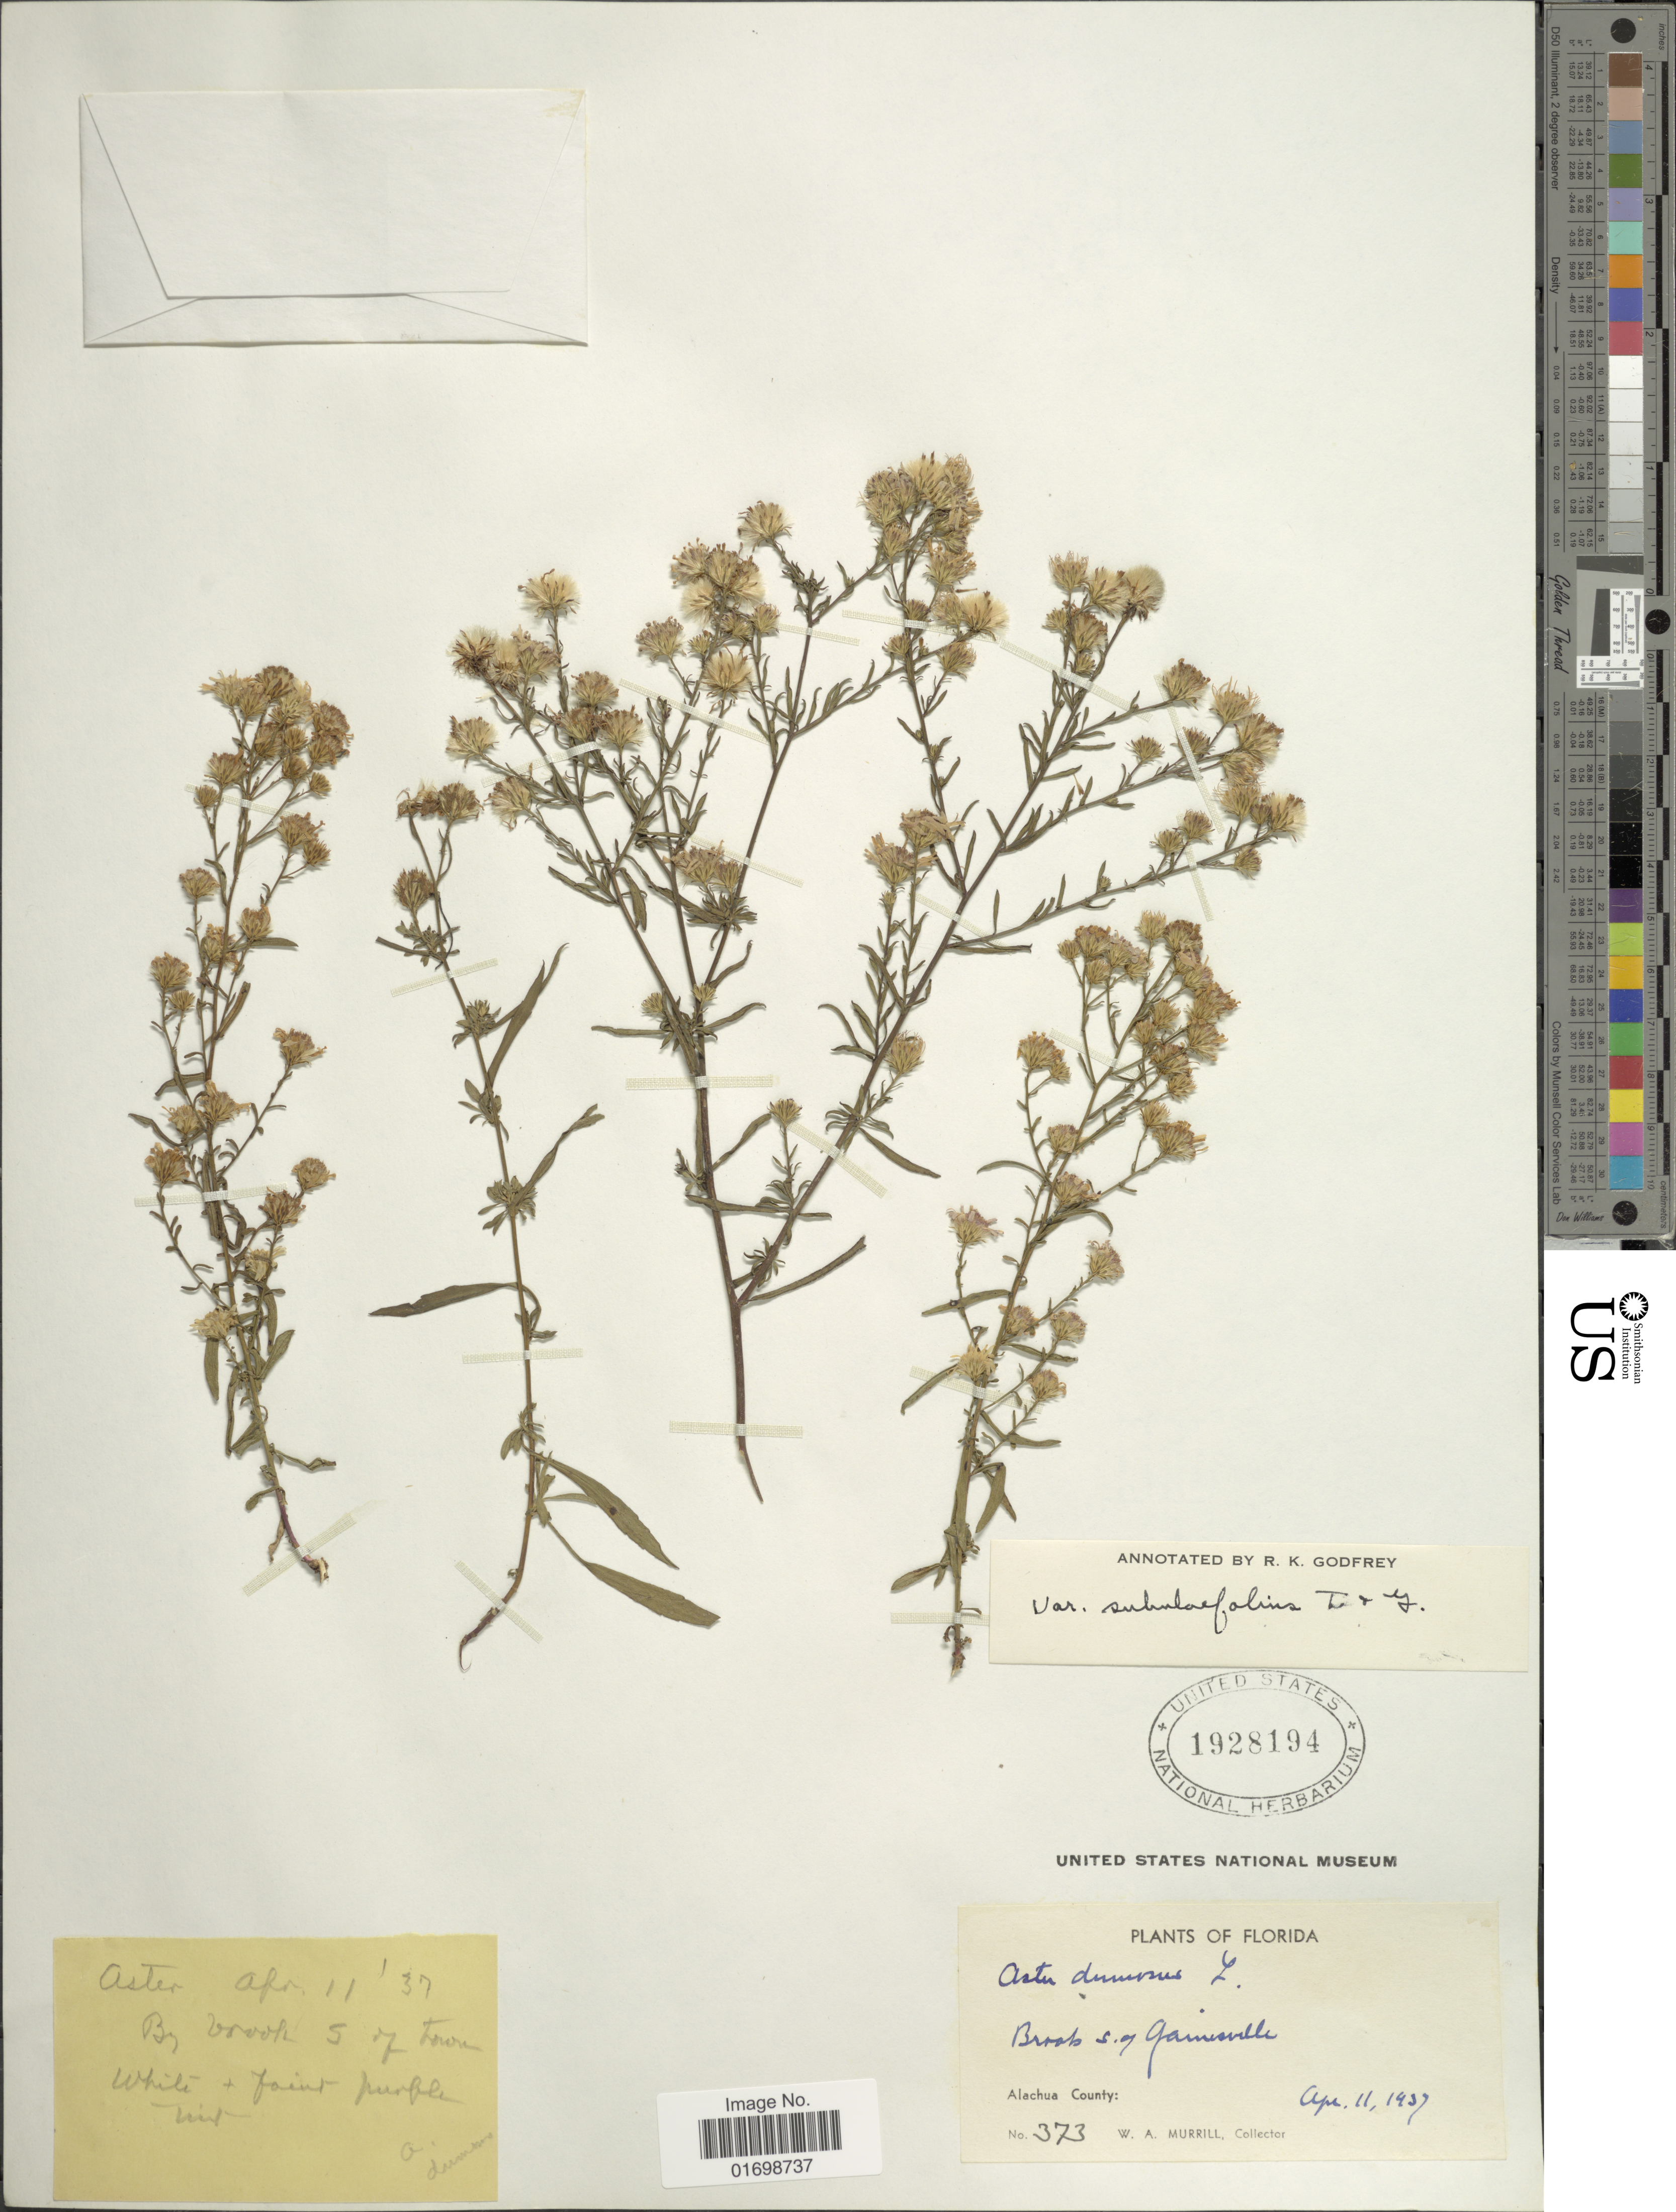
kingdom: Plantae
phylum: Tracheophyta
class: Magnoliopsida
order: Asterales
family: Asteraceae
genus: Symphyotrichum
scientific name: Symphyotrichum dumosum var. subulifolium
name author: (Torr. & A. Gray) G.L. Nesom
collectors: W. A. Murrill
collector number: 373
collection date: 1937-04-11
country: United States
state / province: Florida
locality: Broab s.g Gainesville, Alachua County, by brook S of town.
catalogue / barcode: US 1928194